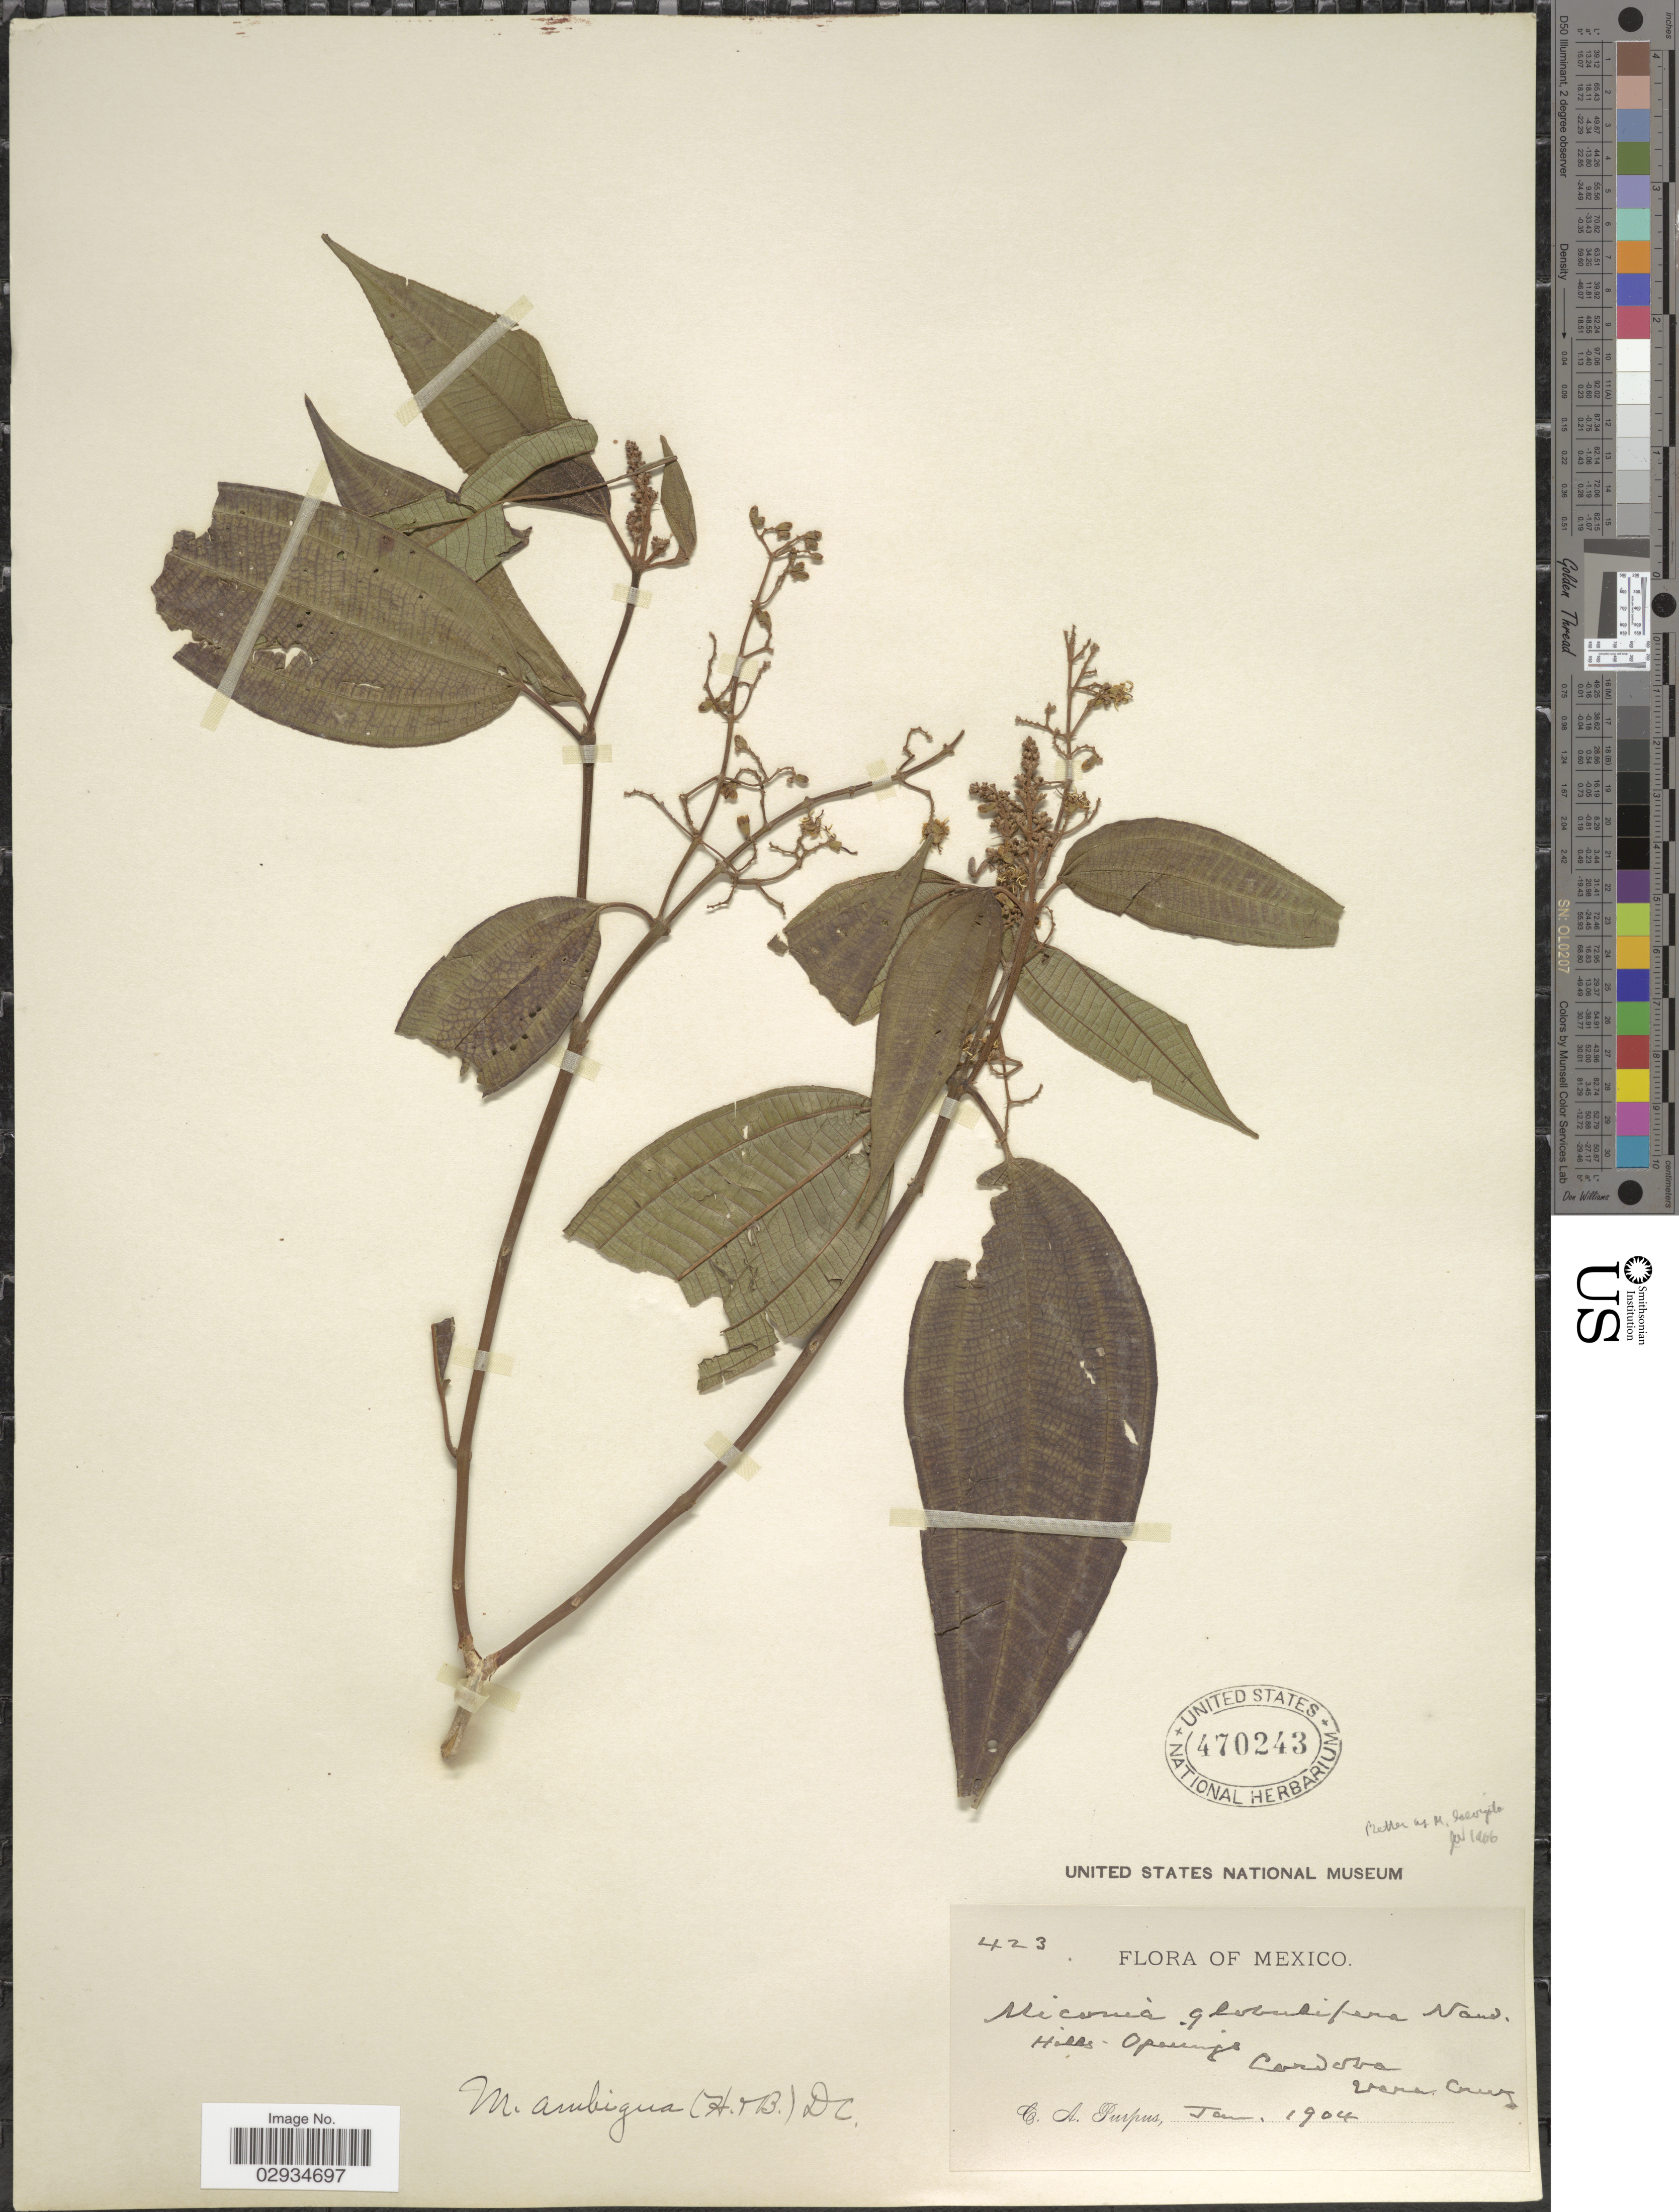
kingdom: Plantae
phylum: Tracheophyta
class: Magnoliopsida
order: Myrtales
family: Melastomataceae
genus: Miconia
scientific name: Miconia virescens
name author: (Vahl) Triana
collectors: C. A. Purpus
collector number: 423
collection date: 1904-01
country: Mexico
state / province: Veracruz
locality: Hills Openings, Cordoba. Vera Cruz.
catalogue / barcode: US 470243